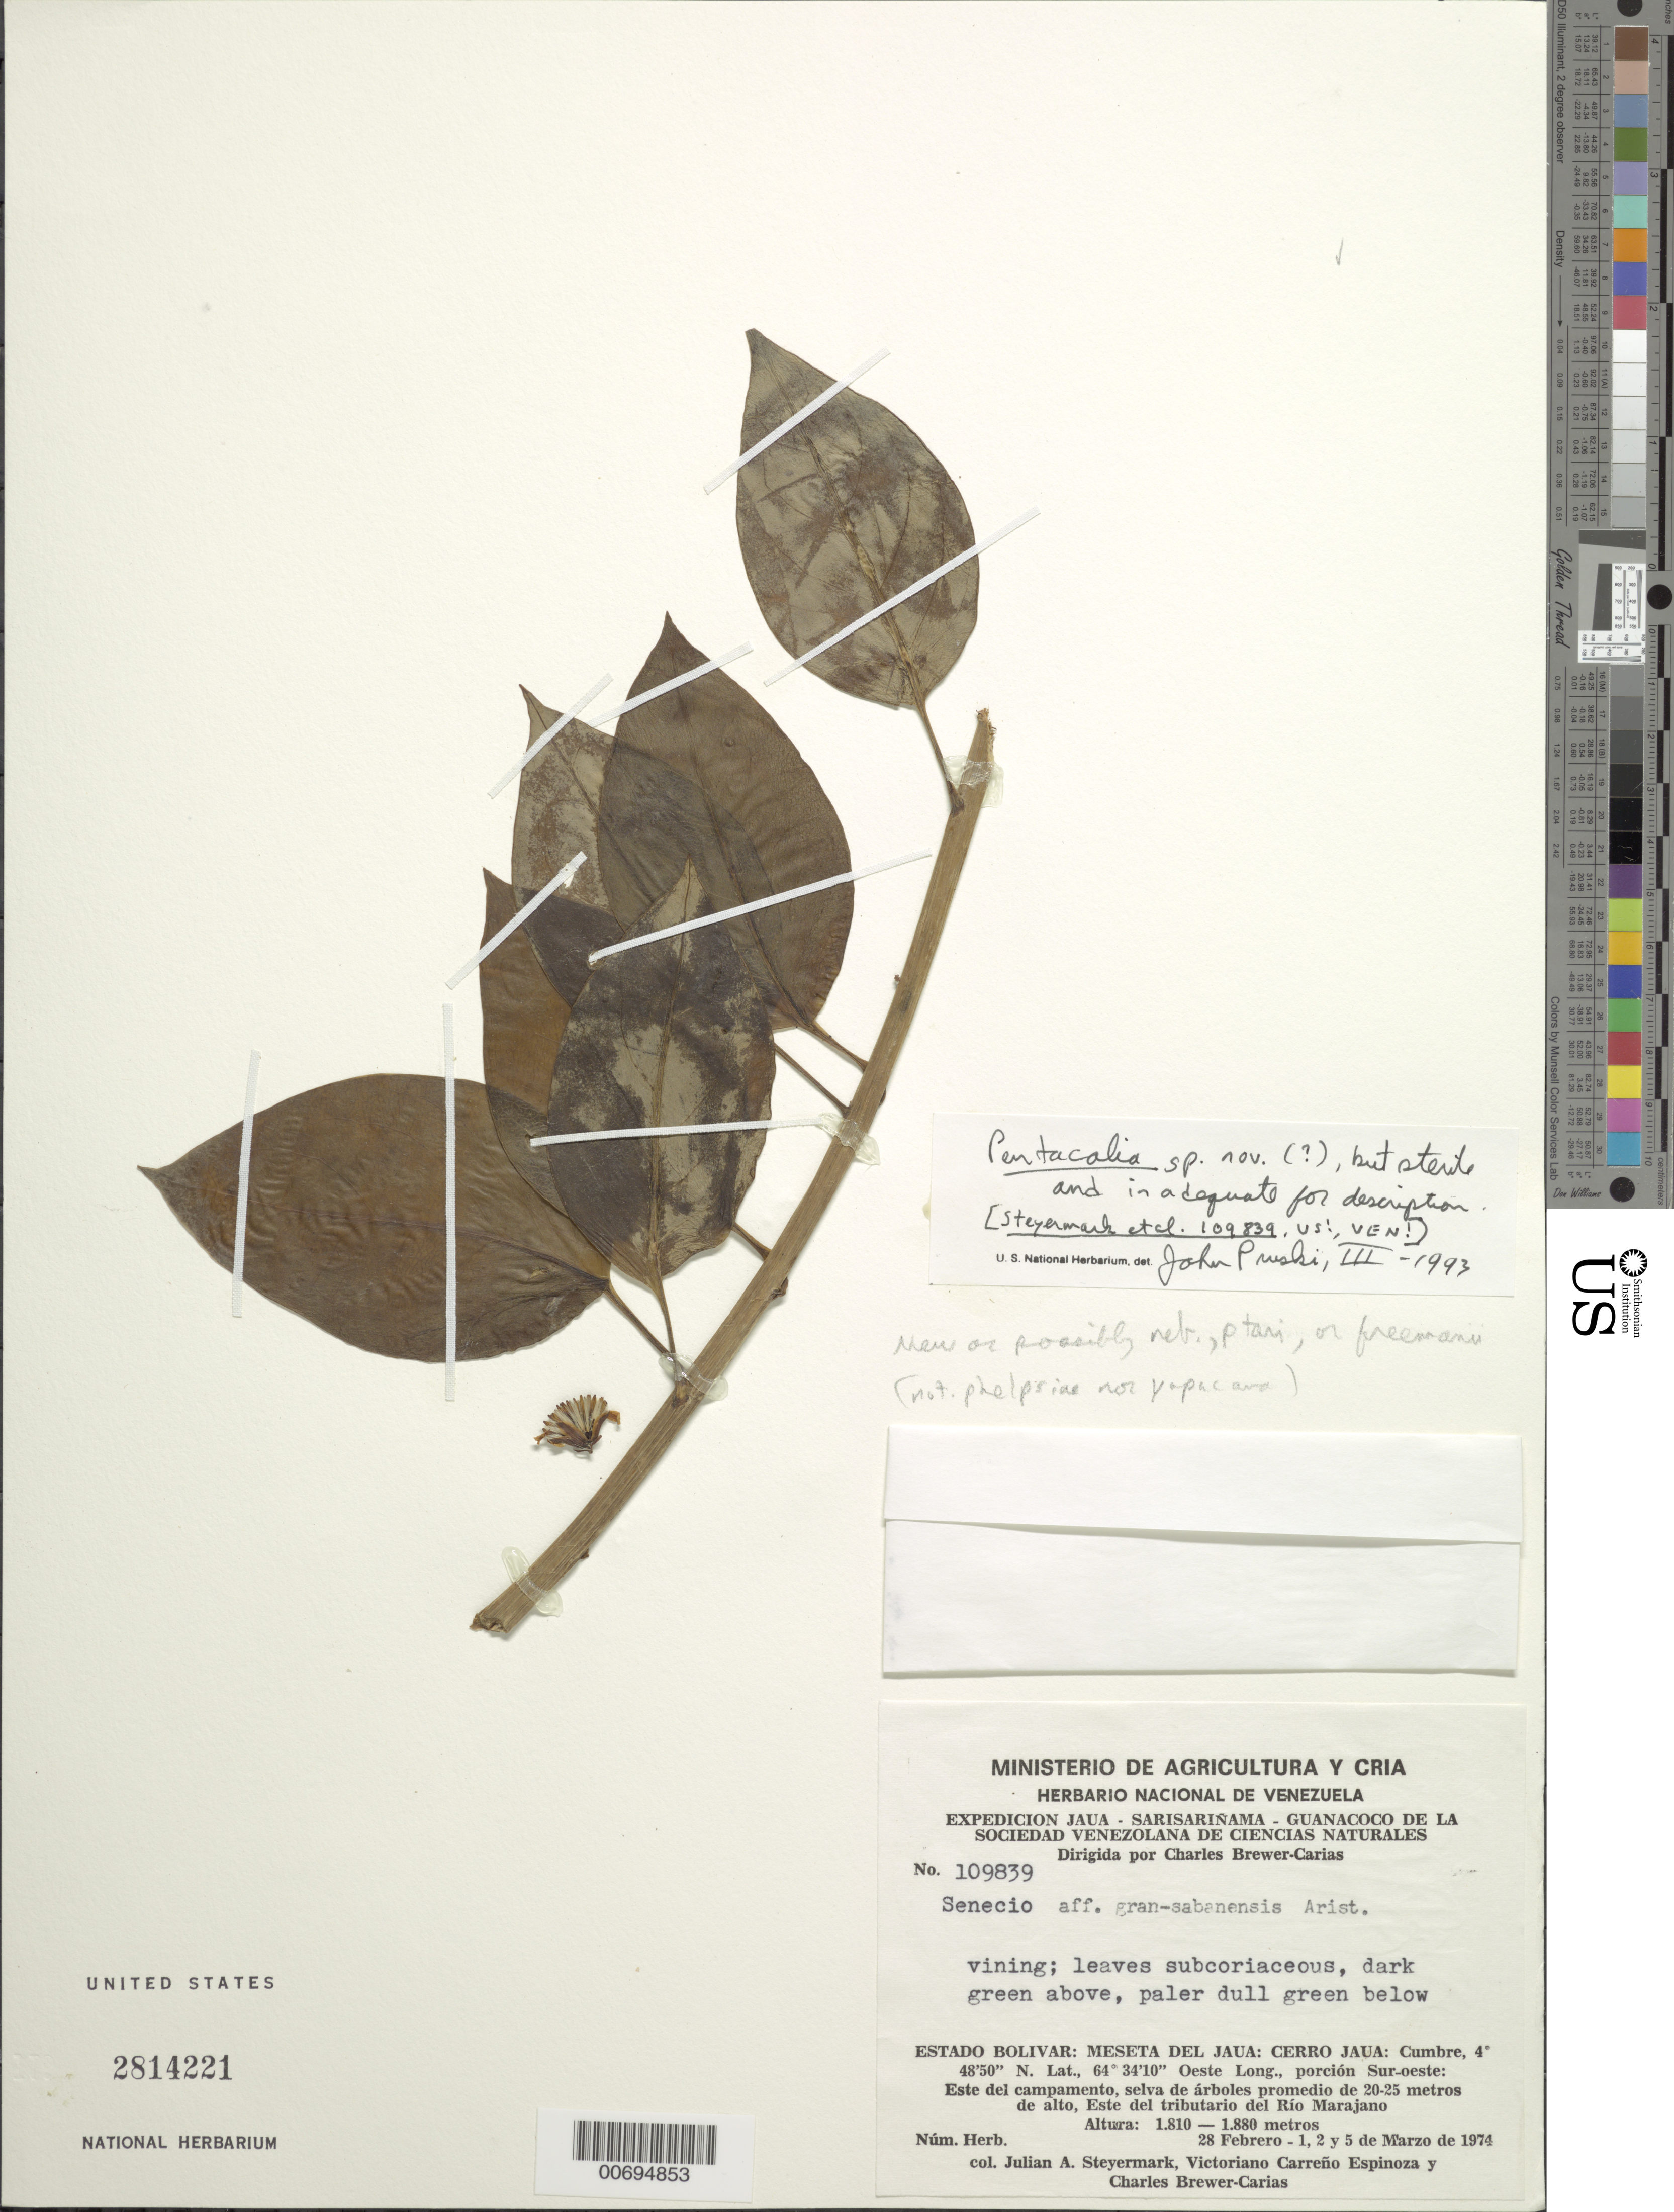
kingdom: Plantae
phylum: Tracheophyta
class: Magnoliopsida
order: Asterales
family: Asteraceae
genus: Pentacalia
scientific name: Pentacalia sp.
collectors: J. Steyermark, V. Carreño E. & C. Brewer-Carias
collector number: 109839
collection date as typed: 28-Feb-74 to 5-Mar-74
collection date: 1974-02-28/1974-03-05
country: Venezuela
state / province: Bolívar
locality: Meseta del Jaua: Cerro Jaua, cumbre, este del campamento, este del tributarío del Río Marajano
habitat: Selva de arboles 20-25 m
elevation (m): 1810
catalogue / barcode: US 2814221